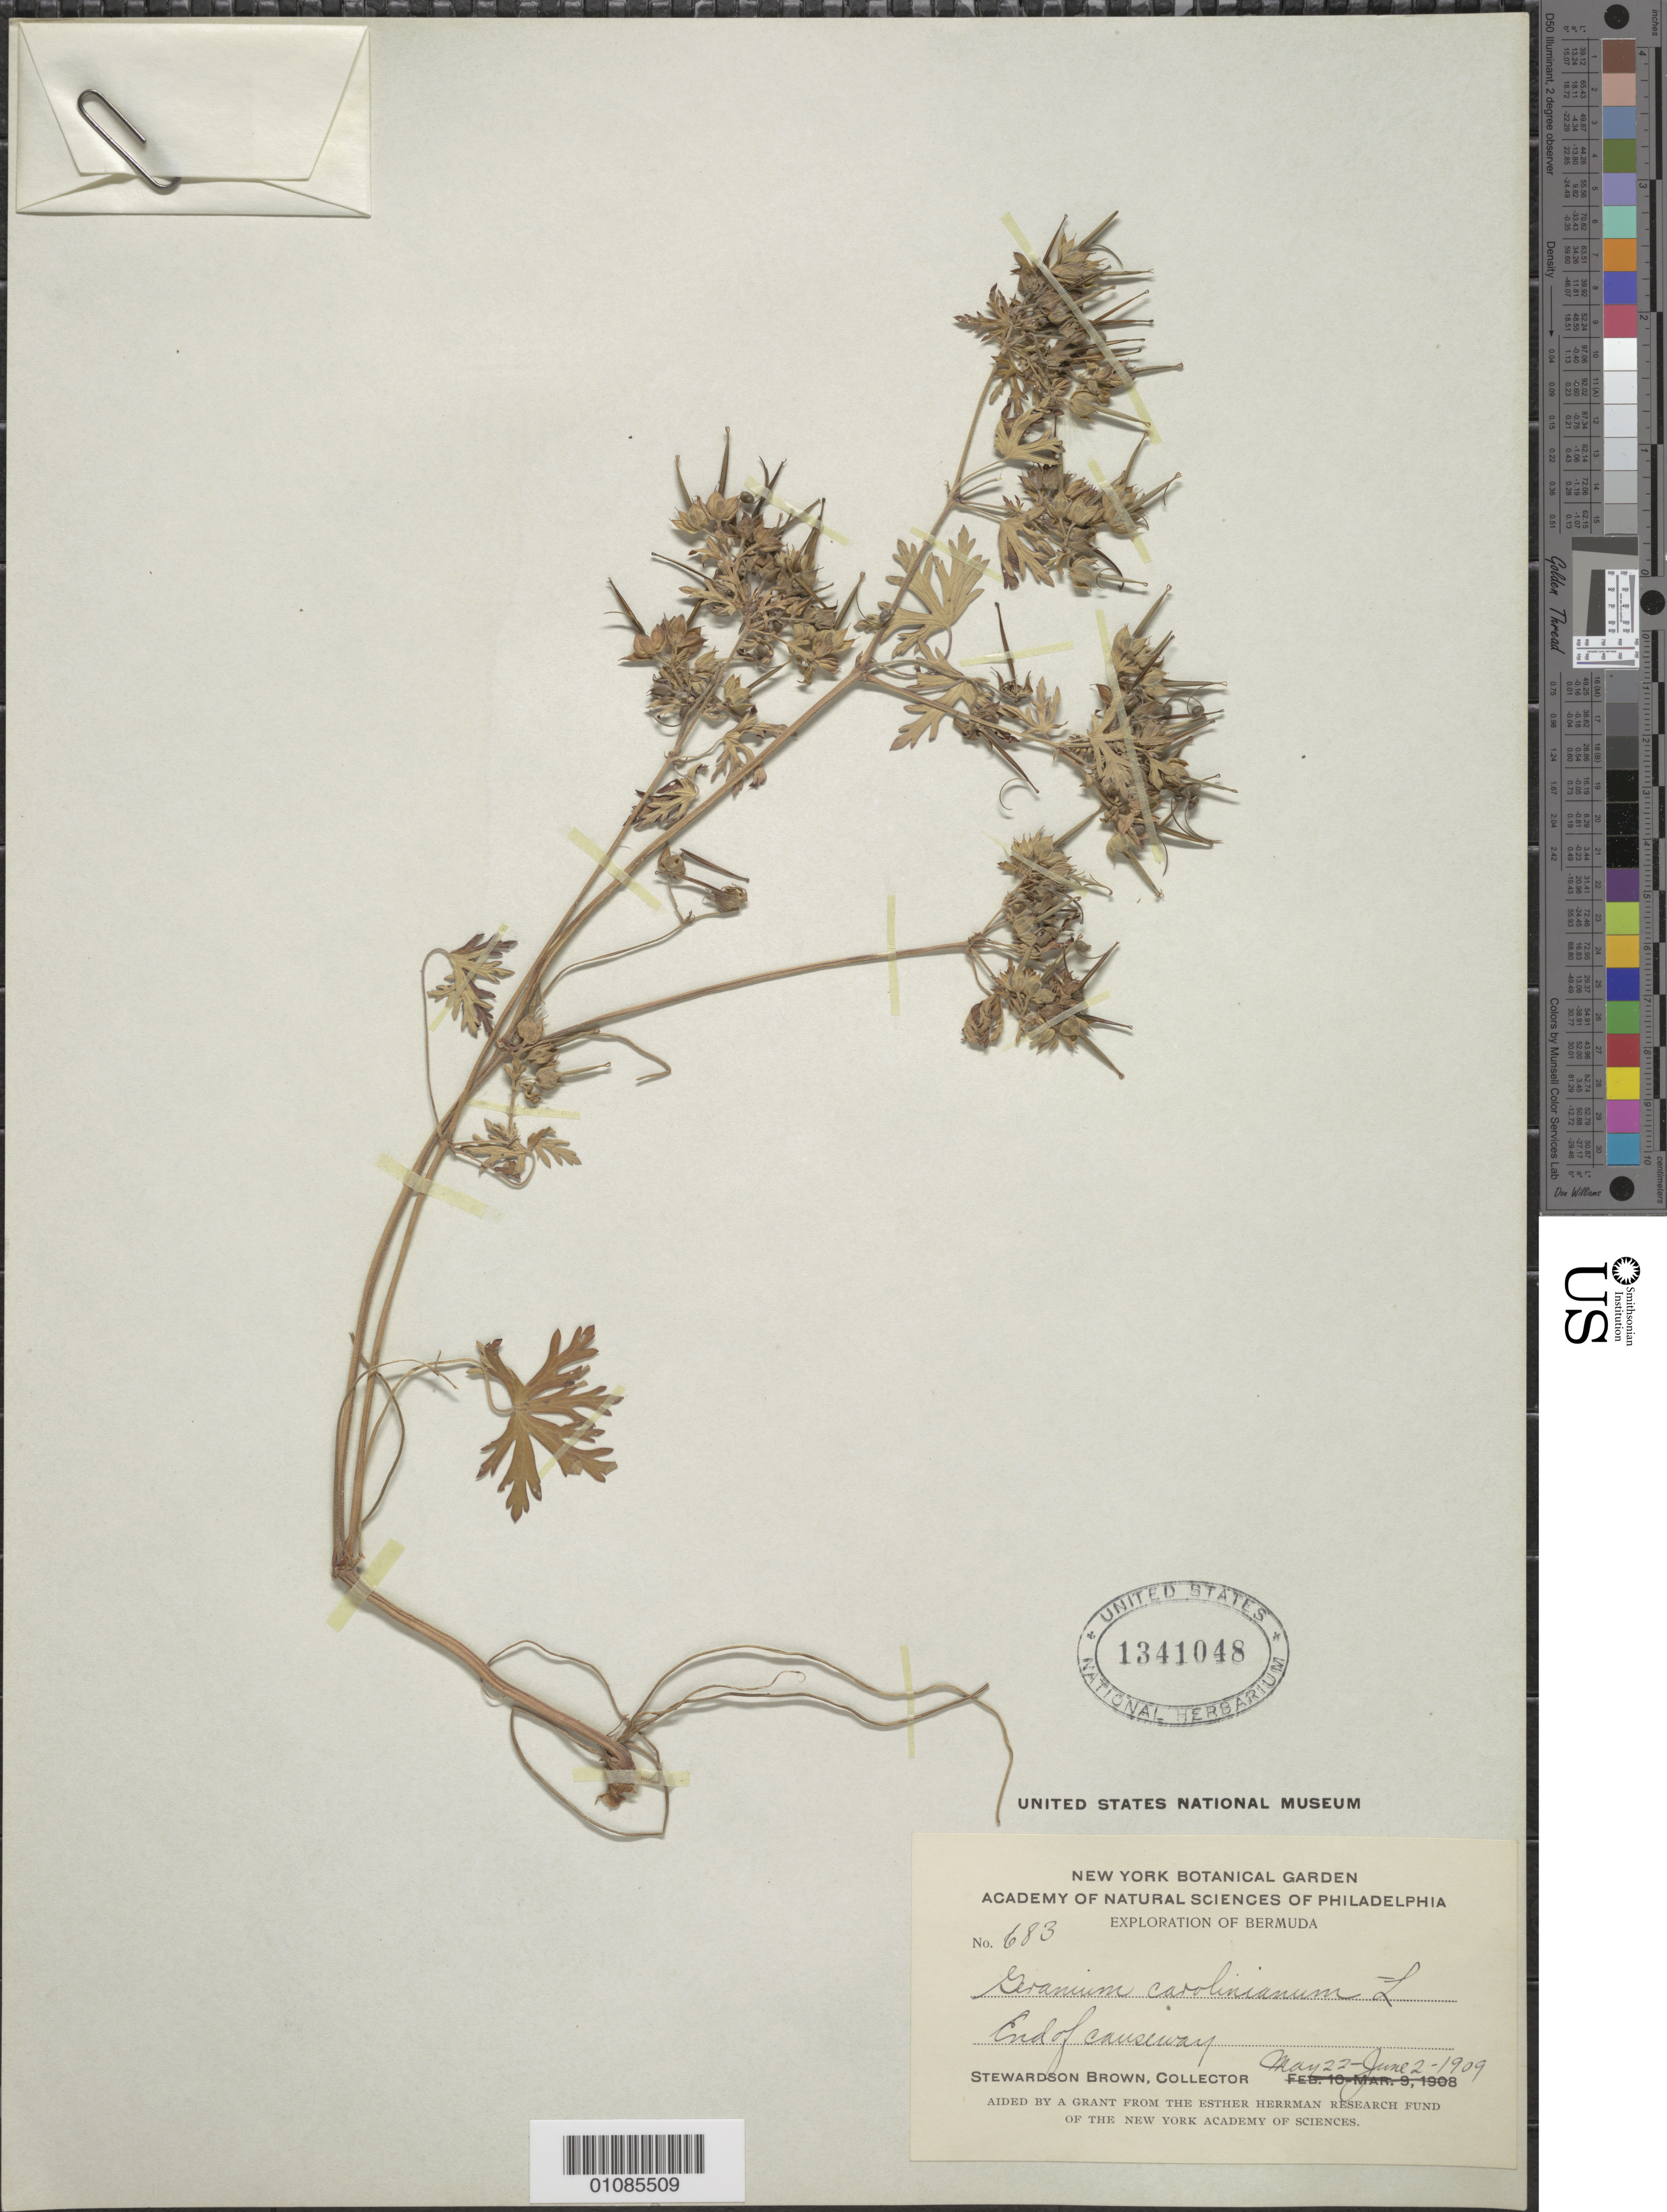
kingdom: Plantae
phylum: Tracheophyta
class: Magnoliopsida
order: Geraniales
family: Geraniaceae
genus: Geranium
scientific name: Geranium carolinianum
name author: L.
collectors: S. Brown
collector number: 683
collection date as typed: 22 May 1909 to 02 Jun 1909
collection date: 1909-05-22/1909-06-02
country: Bermuda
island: Bermuda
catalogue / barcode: US 1341048